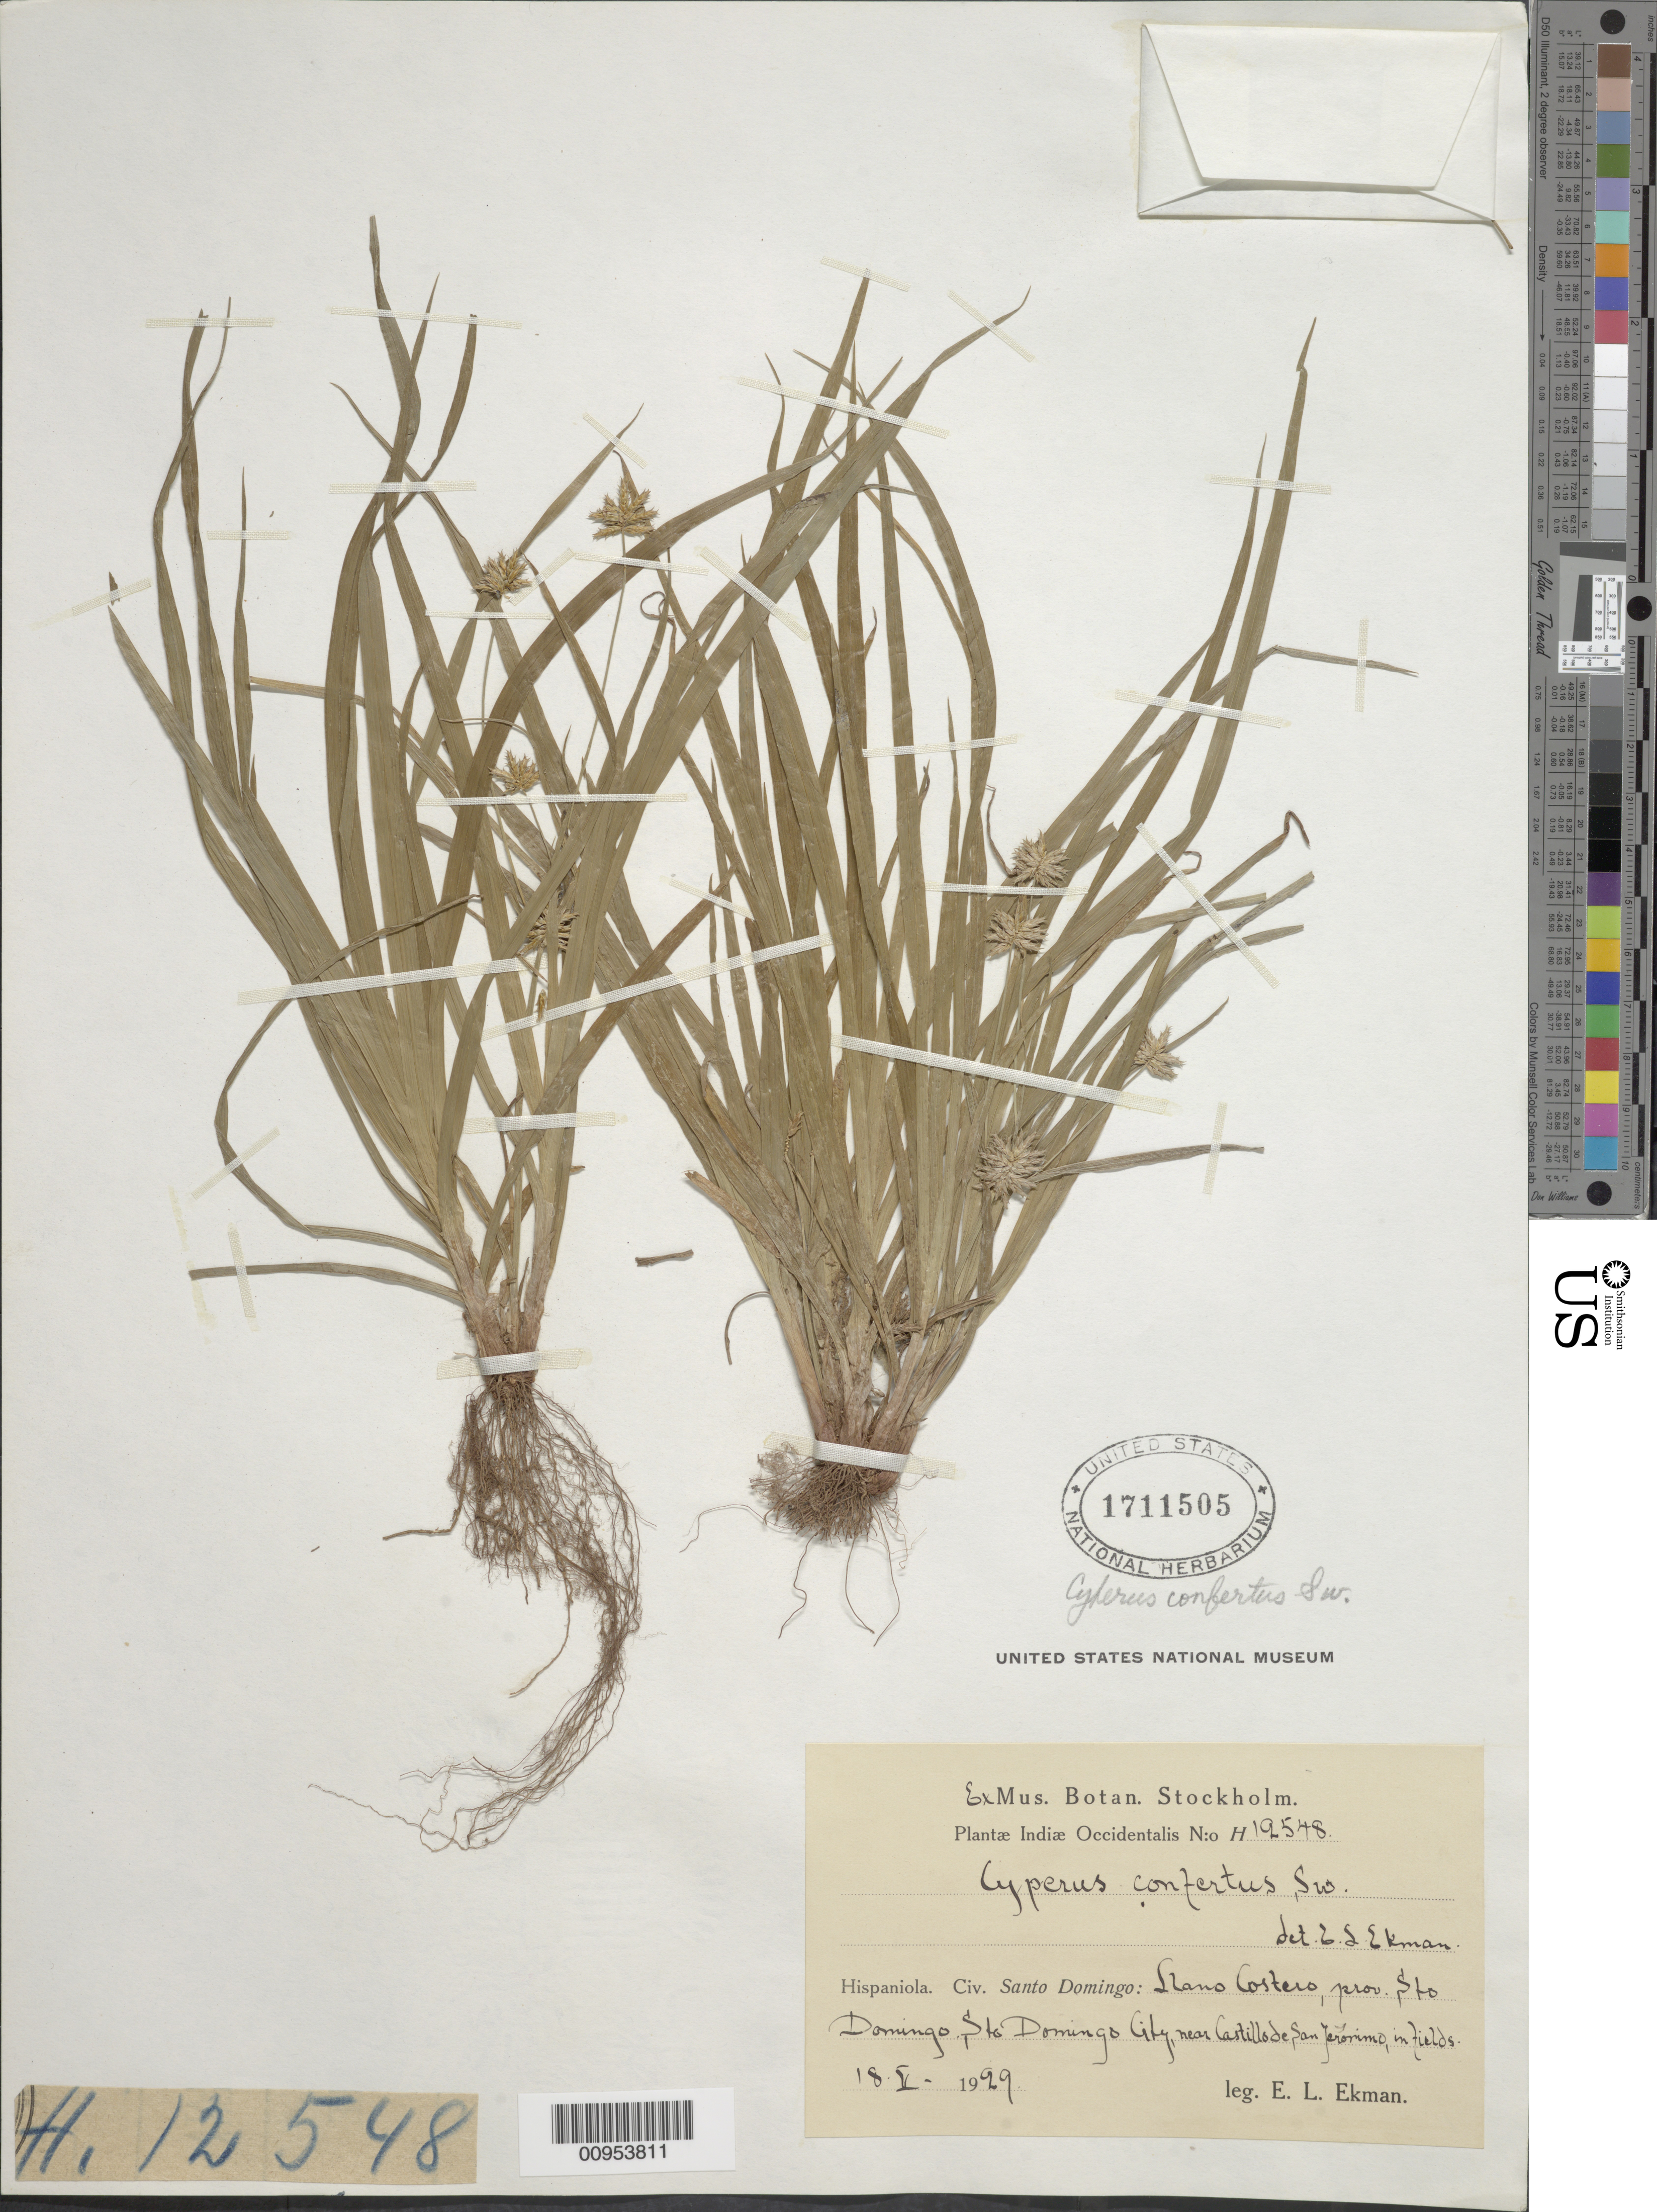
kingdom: Plantae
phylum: Tracheophyta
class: Liliopsida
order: Poales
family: Cyperaceae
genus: Cyperus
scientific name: Cyperus confertus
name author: Sw.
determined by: Ekman, E. L.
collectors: E. L. Ekman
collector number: H 12548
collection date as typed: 18 May 1929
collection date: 1929-05-18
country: Dominican Republic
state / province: Santo Domingo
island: Hispaniola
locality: Llano Costero, Santo Domingo City, near Castillo de San Jeronimo, fields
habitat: In fields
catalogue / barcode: US 1711505